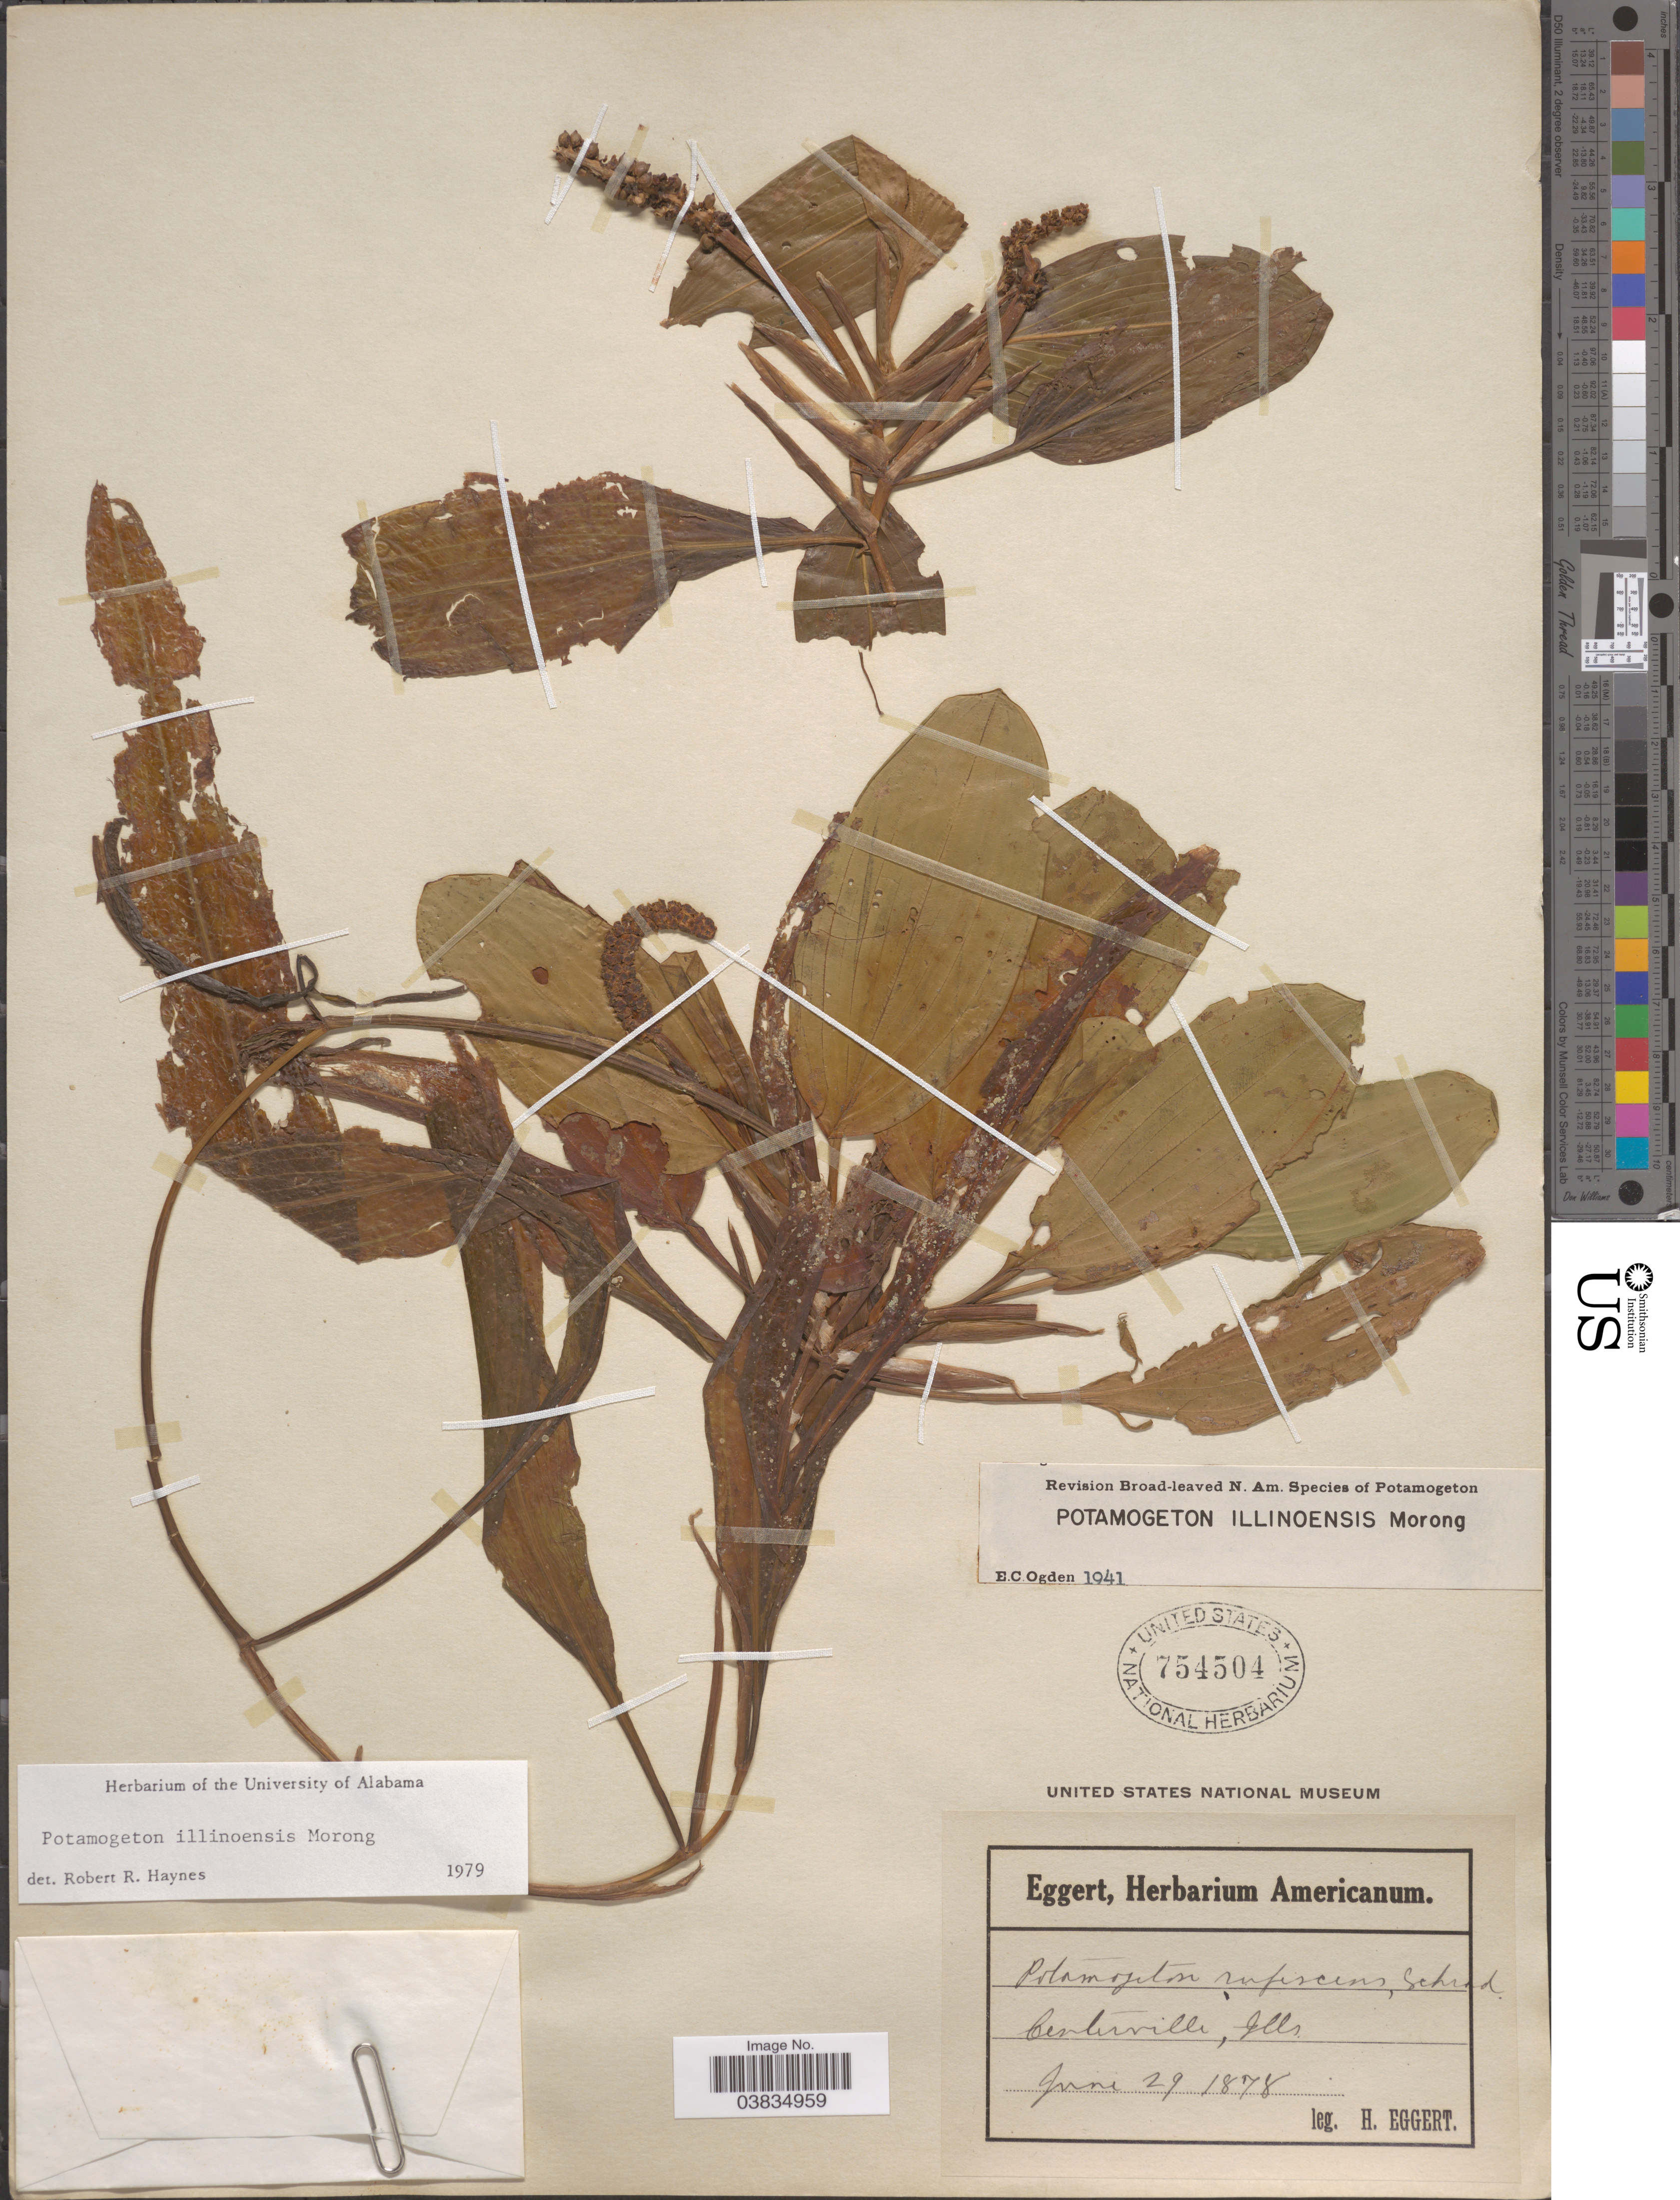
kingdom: Plantae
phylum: Tracheophyta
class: Liliopsida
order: Alismatales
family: Potamogetonaceae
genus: Potamogeton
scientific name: Potamogeton illinoensis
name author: Morong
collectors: H. Eggert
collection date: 1878-06-29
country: United States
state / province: Illinois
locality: Centerville.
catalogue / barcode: US 754504